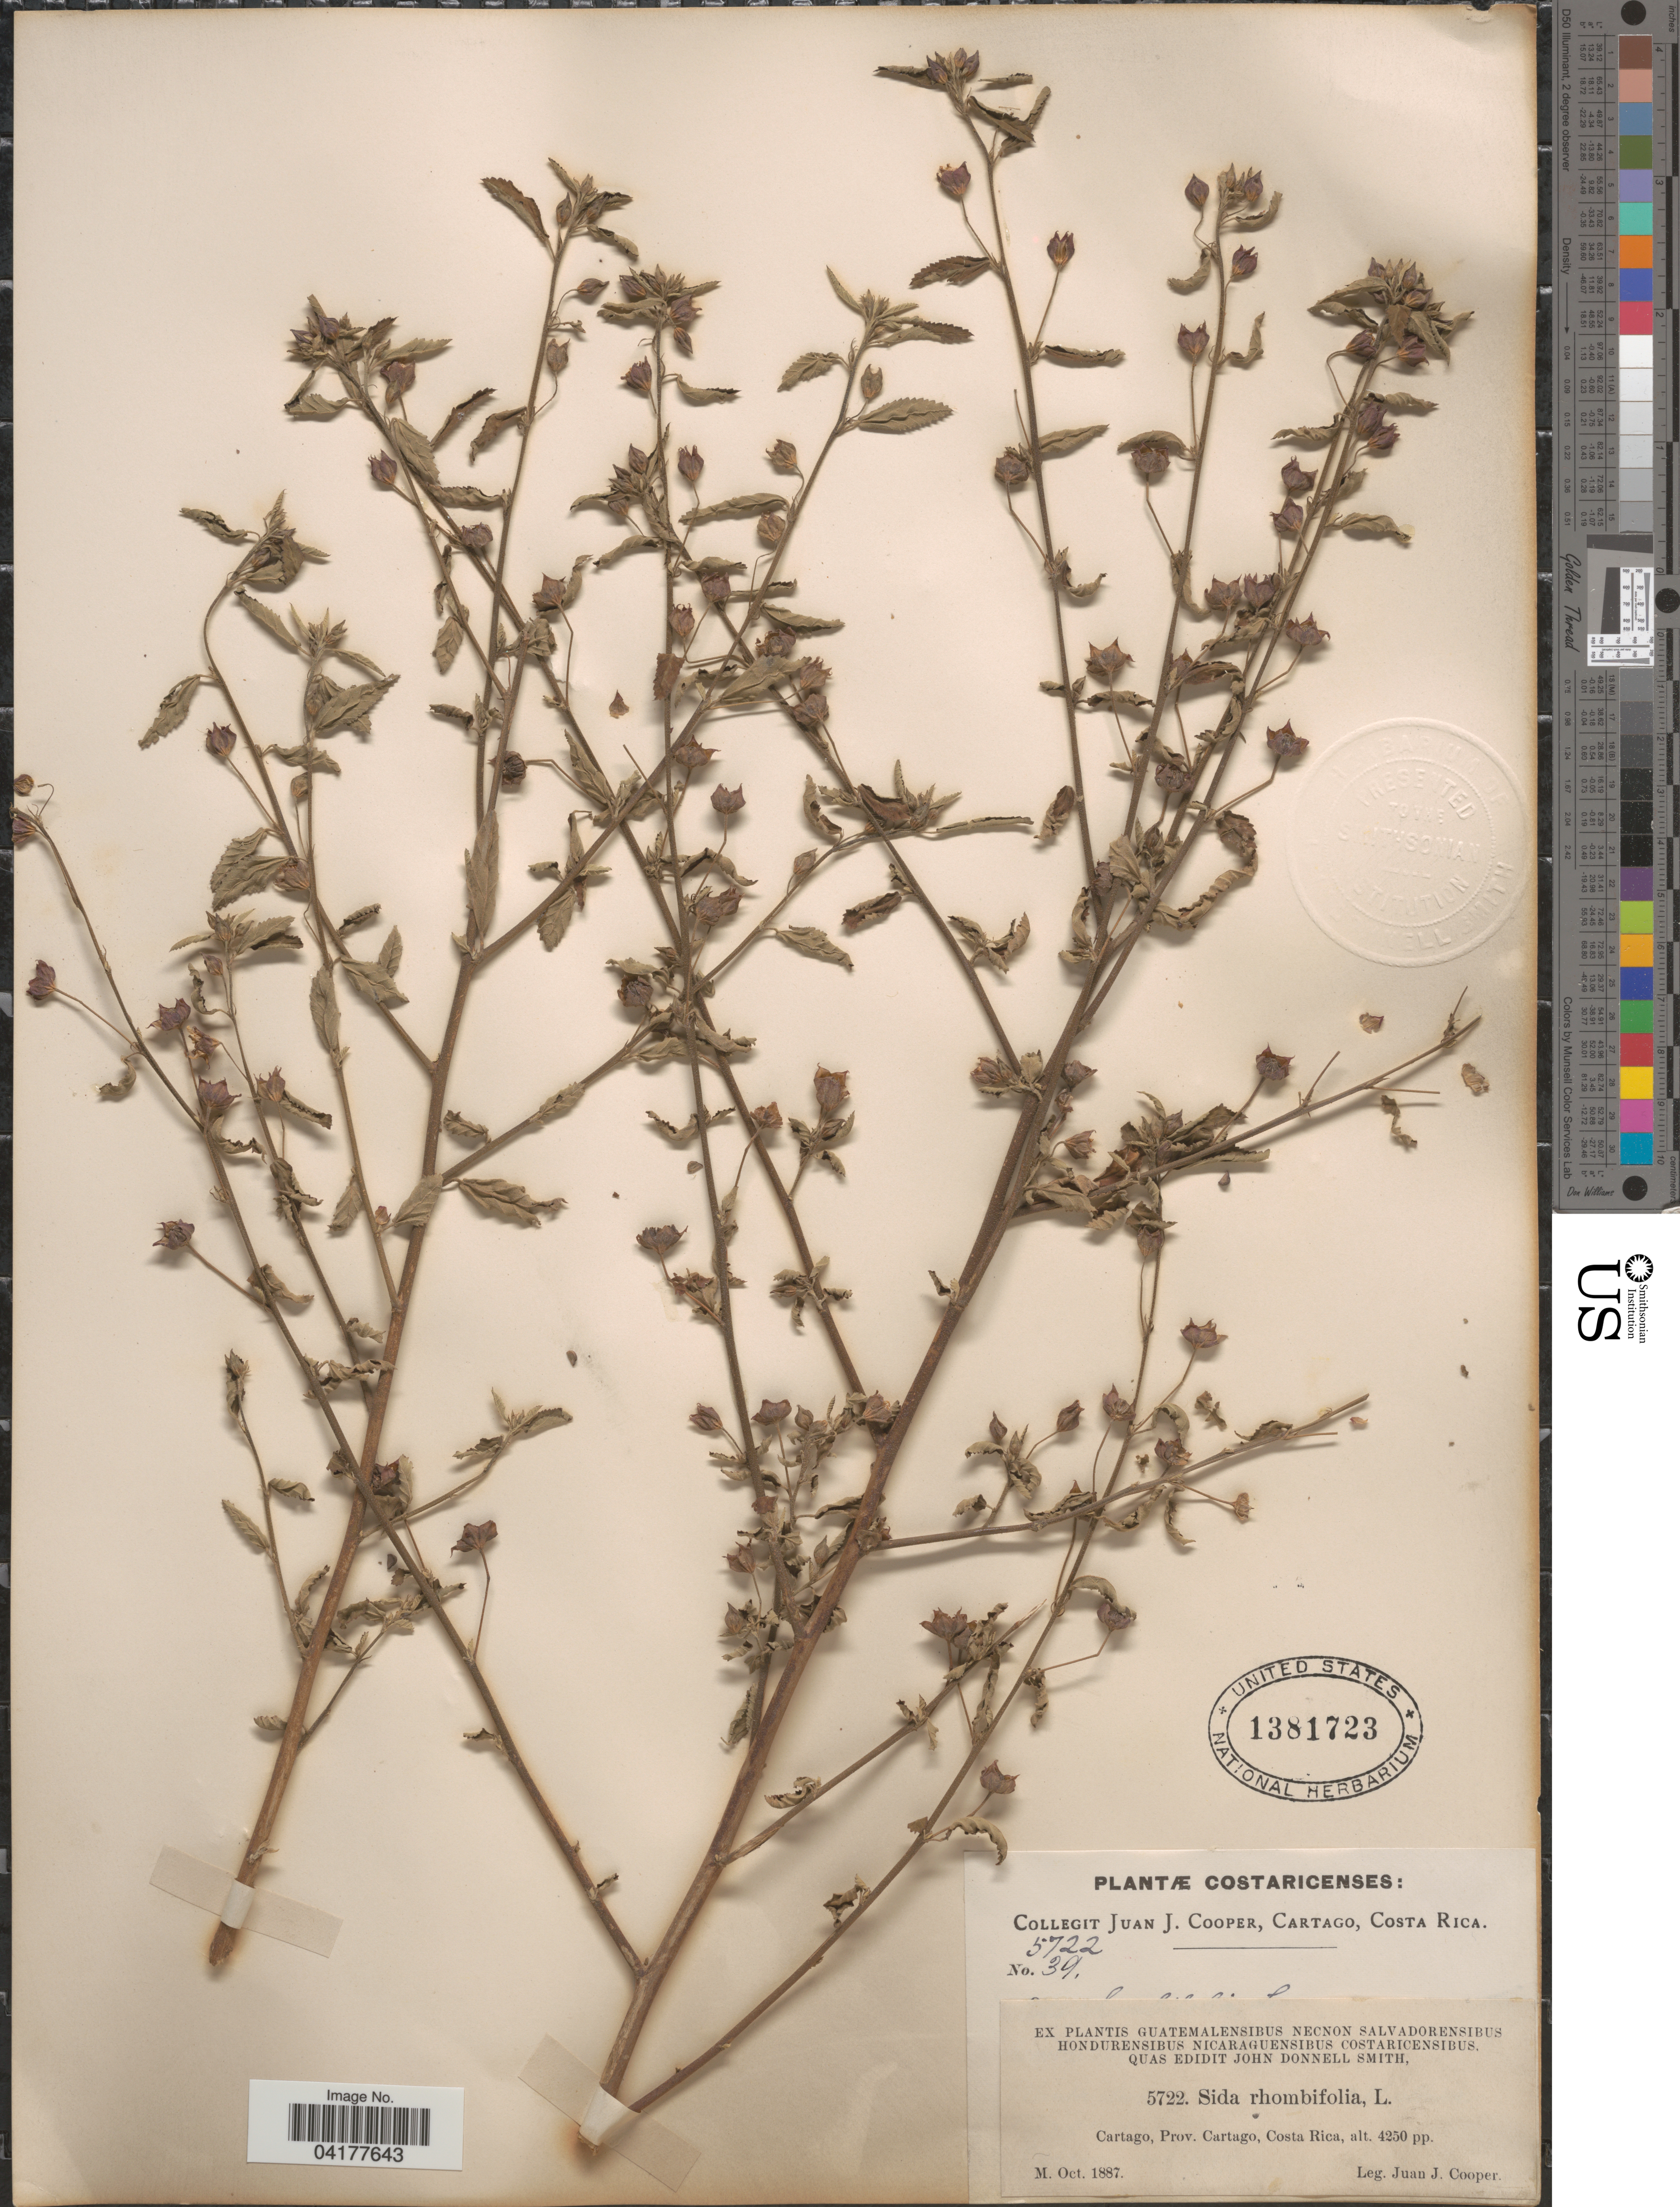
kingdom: Plantae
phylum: Tracheophyta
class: Magnoliopsida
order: Malvales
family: Malvaceae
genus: Sida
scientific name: Sida rhombifolia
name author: L.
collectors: J. J. Cooper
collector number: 5722/39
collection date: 1887-10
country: Costa Rica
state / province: Cartago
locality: Cartago.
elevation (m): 1295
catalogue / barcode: US 1381723